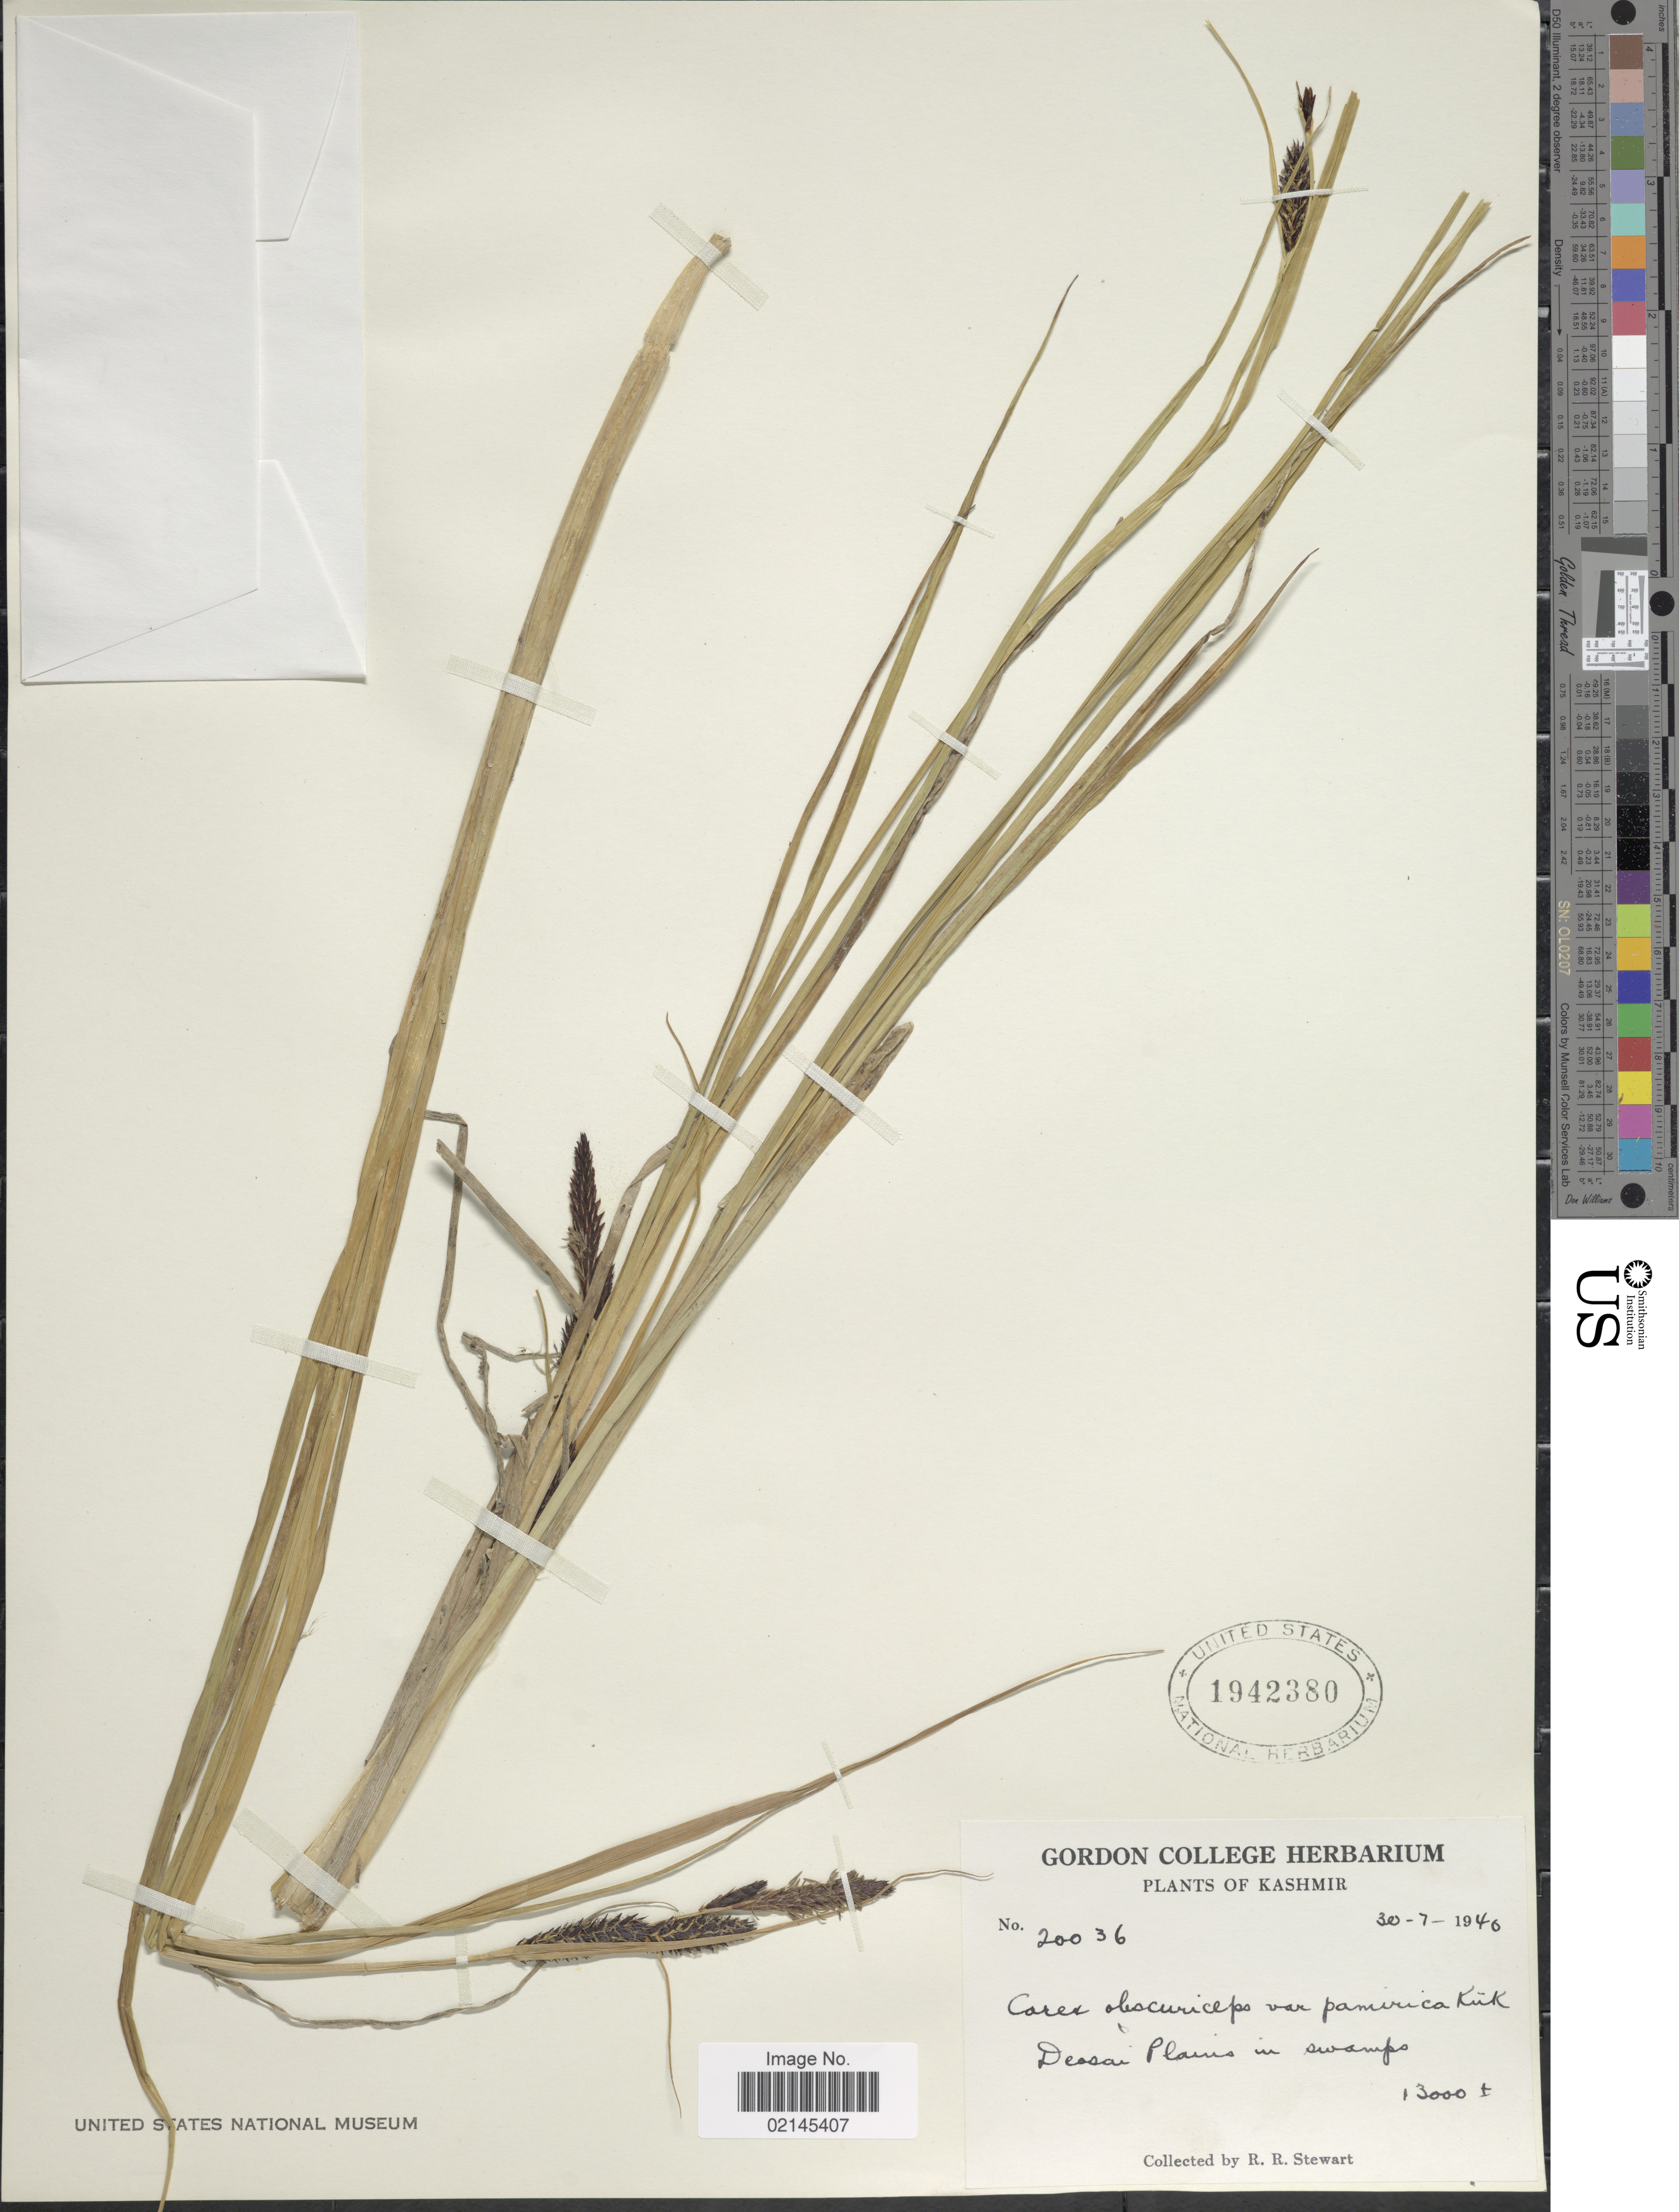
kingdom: Plantae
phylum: Tracheophyta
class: Liliopsida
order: Poales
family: Cyperaceae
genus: Carex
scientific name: Carex pamirensis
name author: C.B. Clarke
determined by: Lacroix-Carignan, Etienne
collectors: R. R. Stewart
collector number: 20036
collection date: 1940-07-30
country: India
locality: Kashmir, Deosai Plains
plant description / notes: Determination based on image of US specimen only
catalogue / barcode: US 1942380